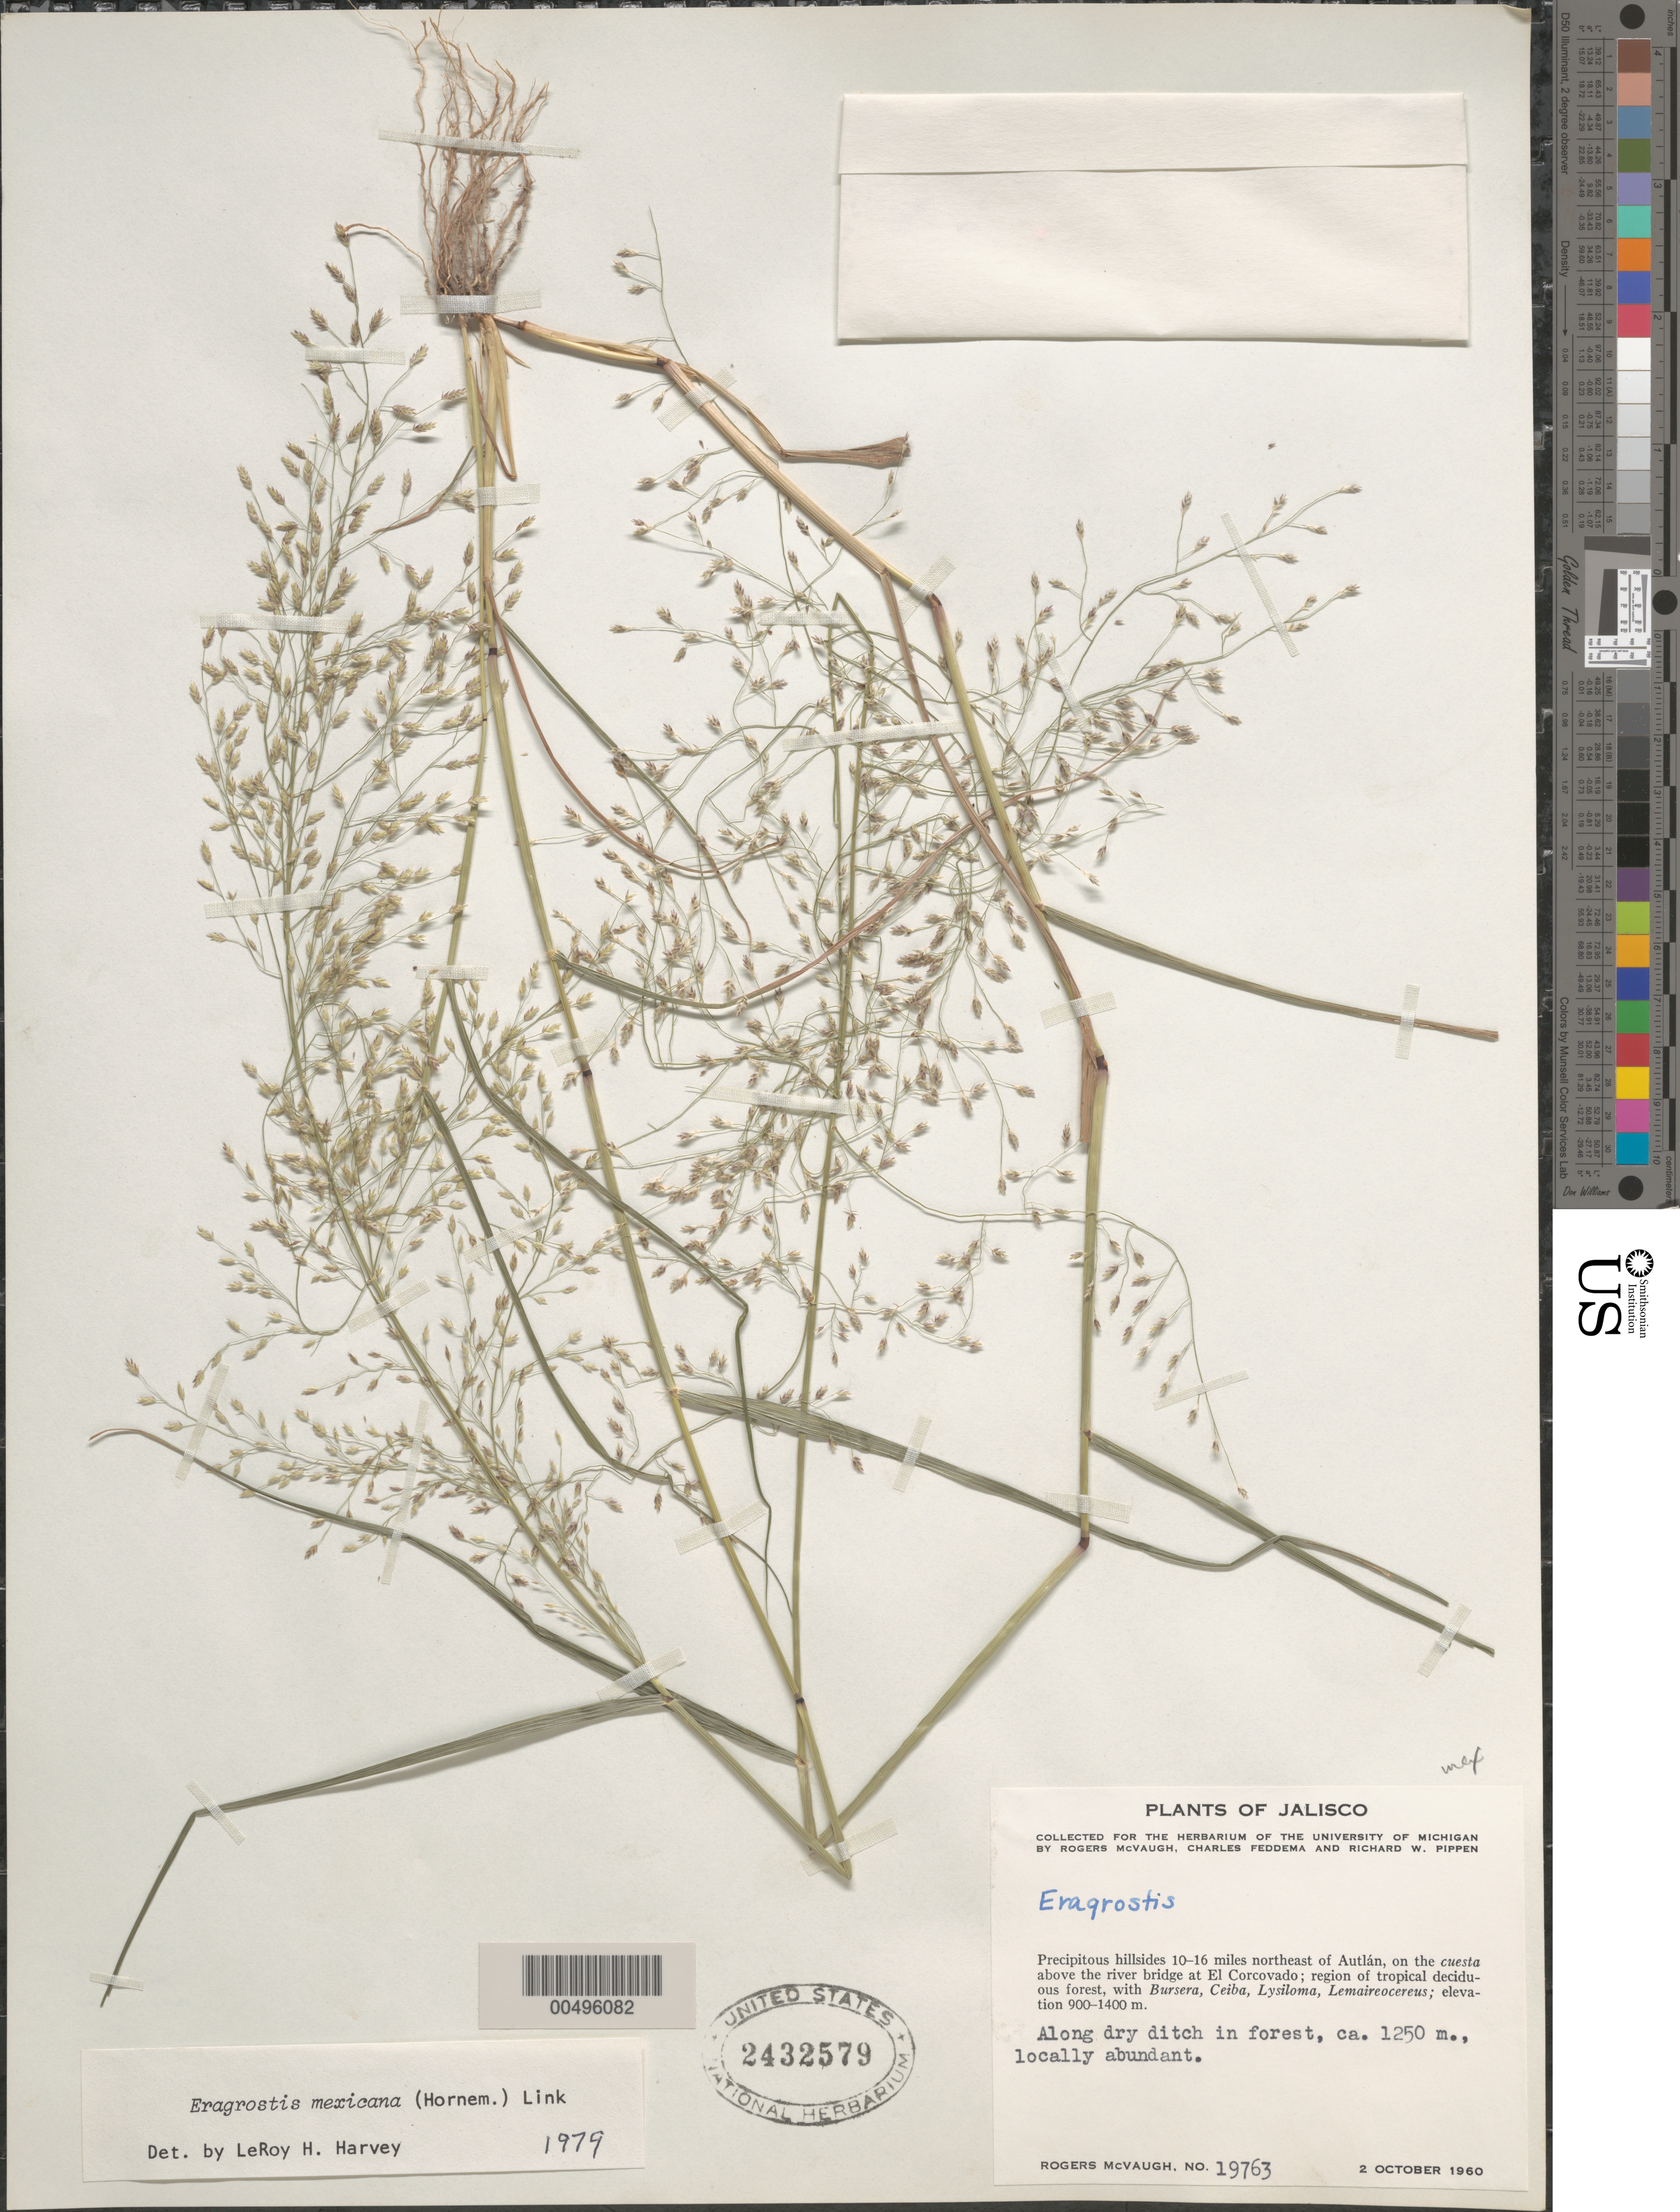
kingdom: Plantae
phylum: Tracheophyta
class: Liliopsida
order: Poales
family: Poaceae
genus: Eragrostis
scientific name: Eragrostis mexicana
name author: (Hornem.) Link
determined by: Harvey, L. H.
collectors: R. McVaugh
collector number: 19763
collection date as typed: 2 Oct 1960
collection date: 1960-10-02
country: Mexico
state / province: Jalisco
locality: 10-16 mi NE of Autlán, on the cuesta above the river bridge at El Corcovado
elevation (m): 1250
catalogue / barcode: US 2432579